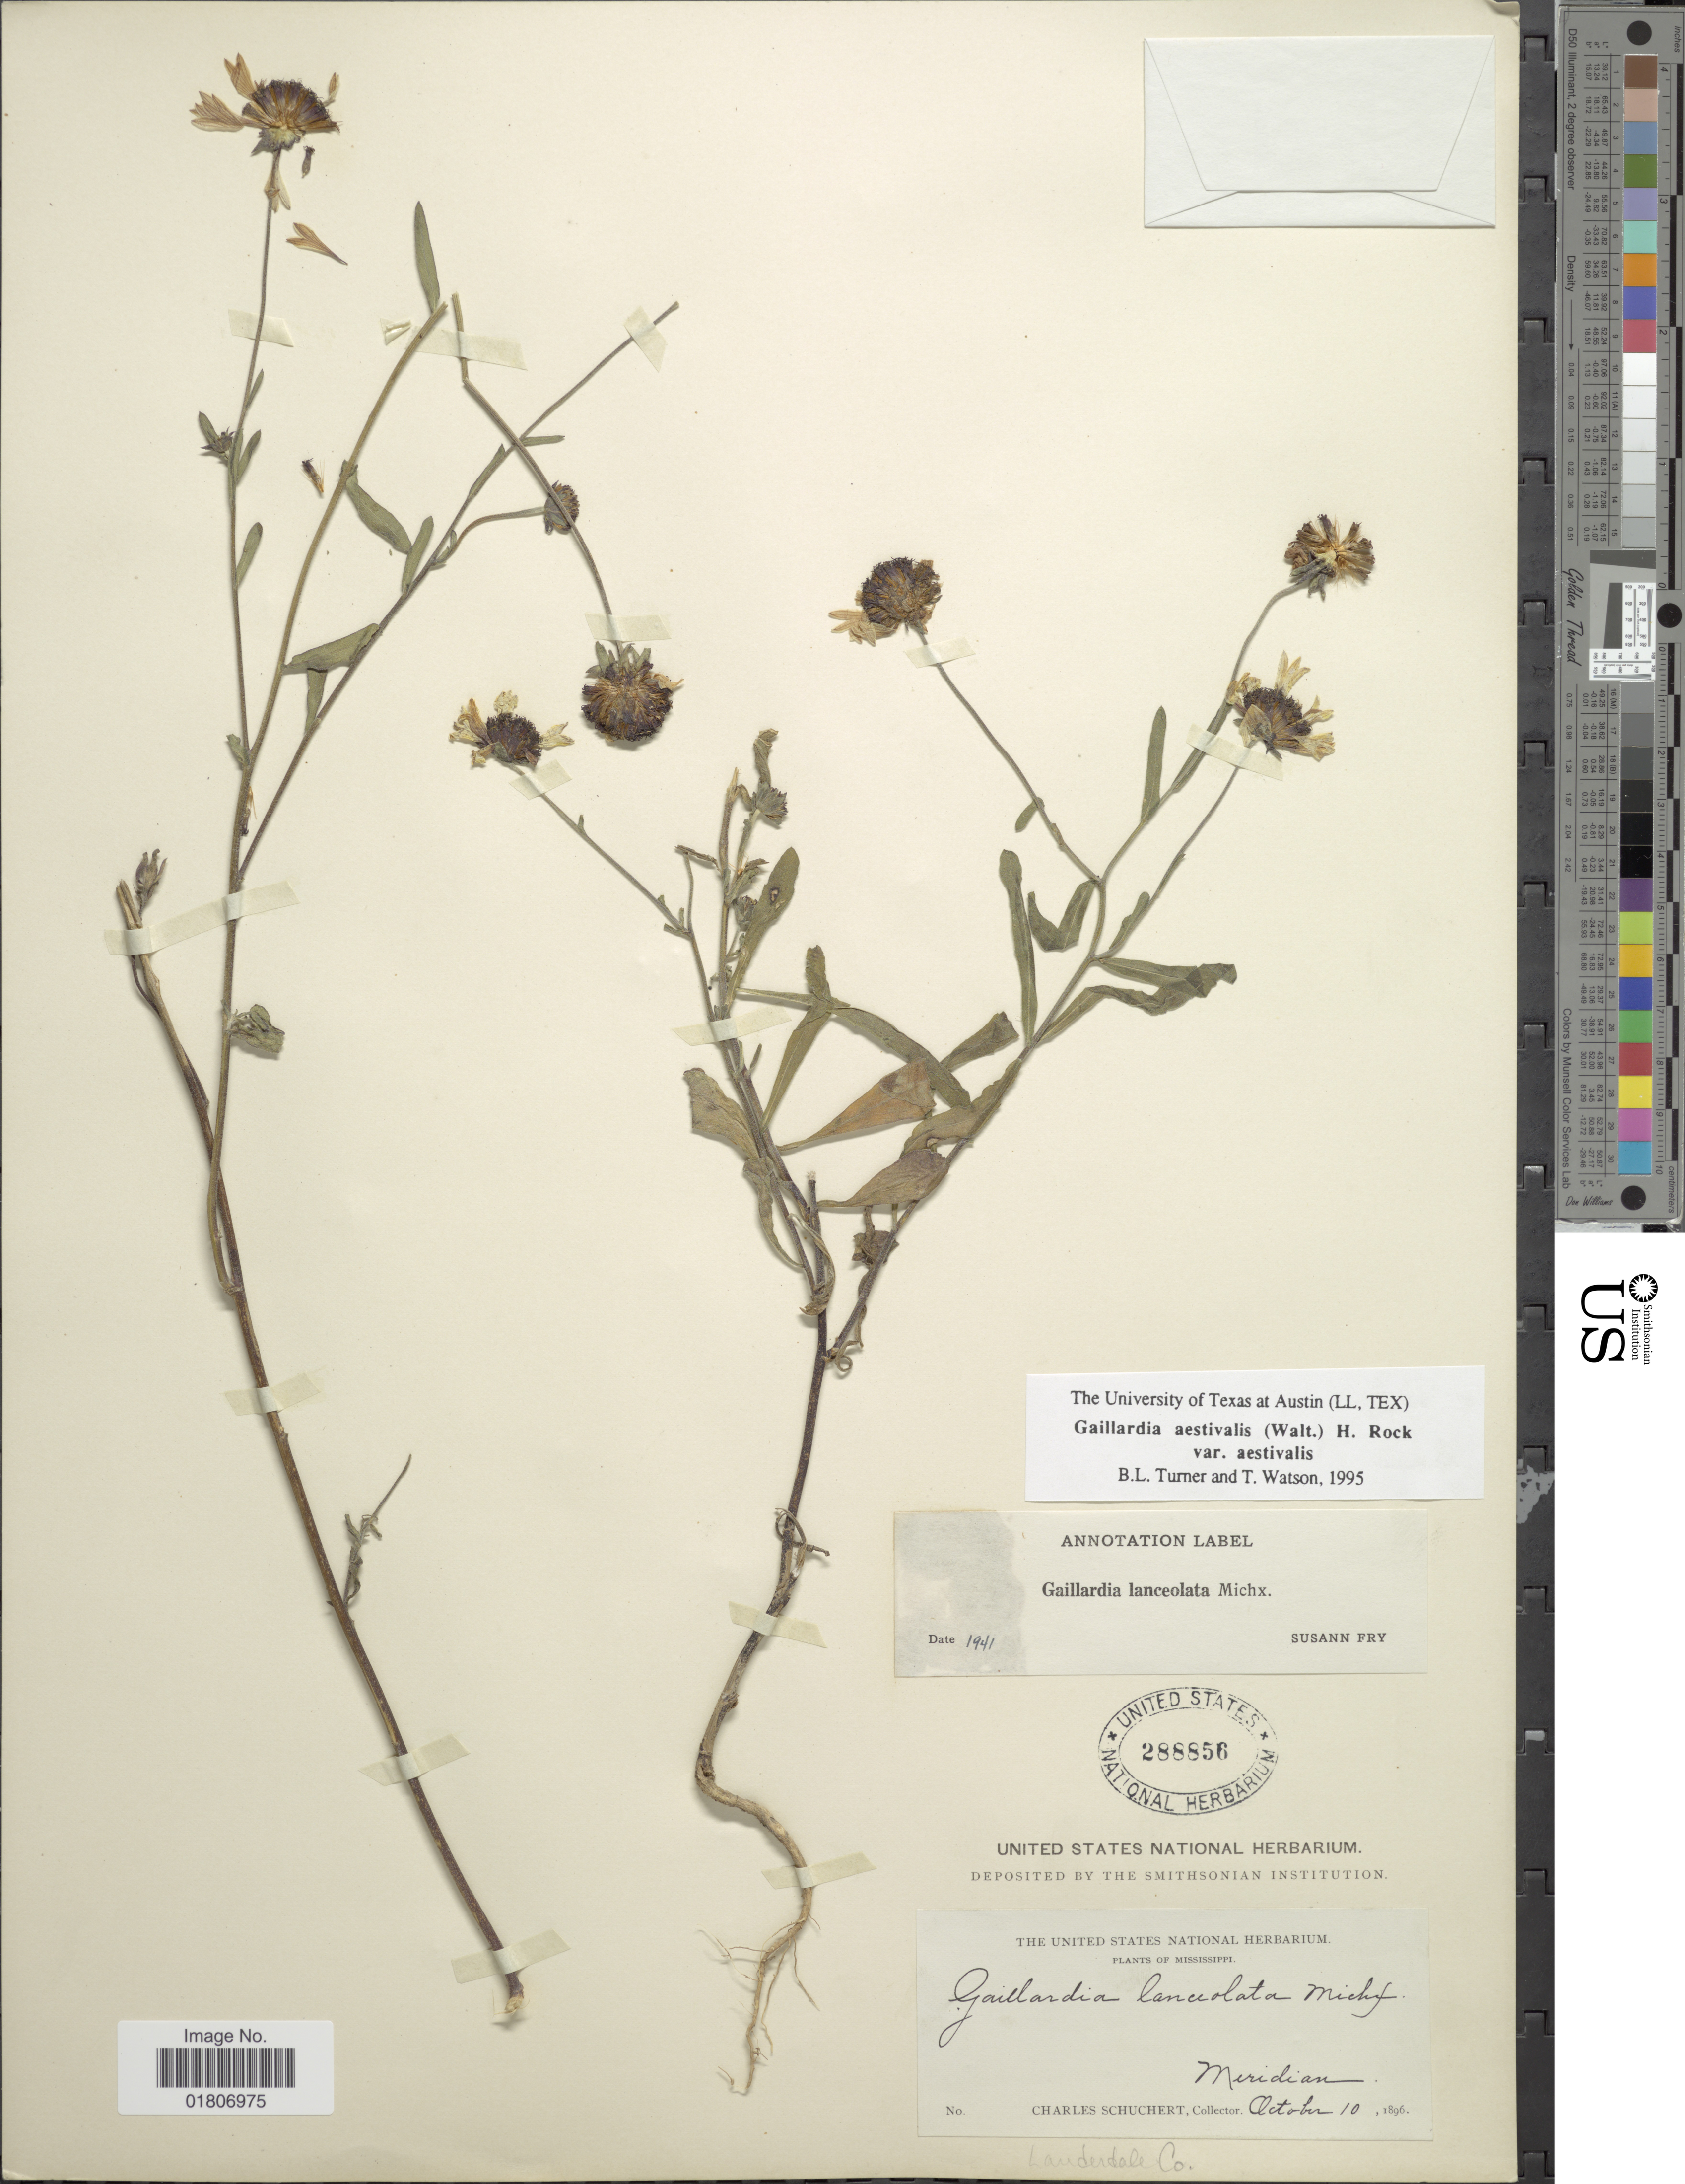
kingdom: Plantae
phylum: Tracheophyta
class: Magnoliopsida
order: Asterales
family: Asteraceae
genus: Gaillardia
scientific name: Gaillardia aestivalis var. aestivalis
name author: (Walter) H. Rock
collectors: C. Schuchert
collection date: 1896-10-10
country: United States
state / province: Mississippi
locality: Meridian. Lauderdale Co.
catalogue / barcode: US 288856